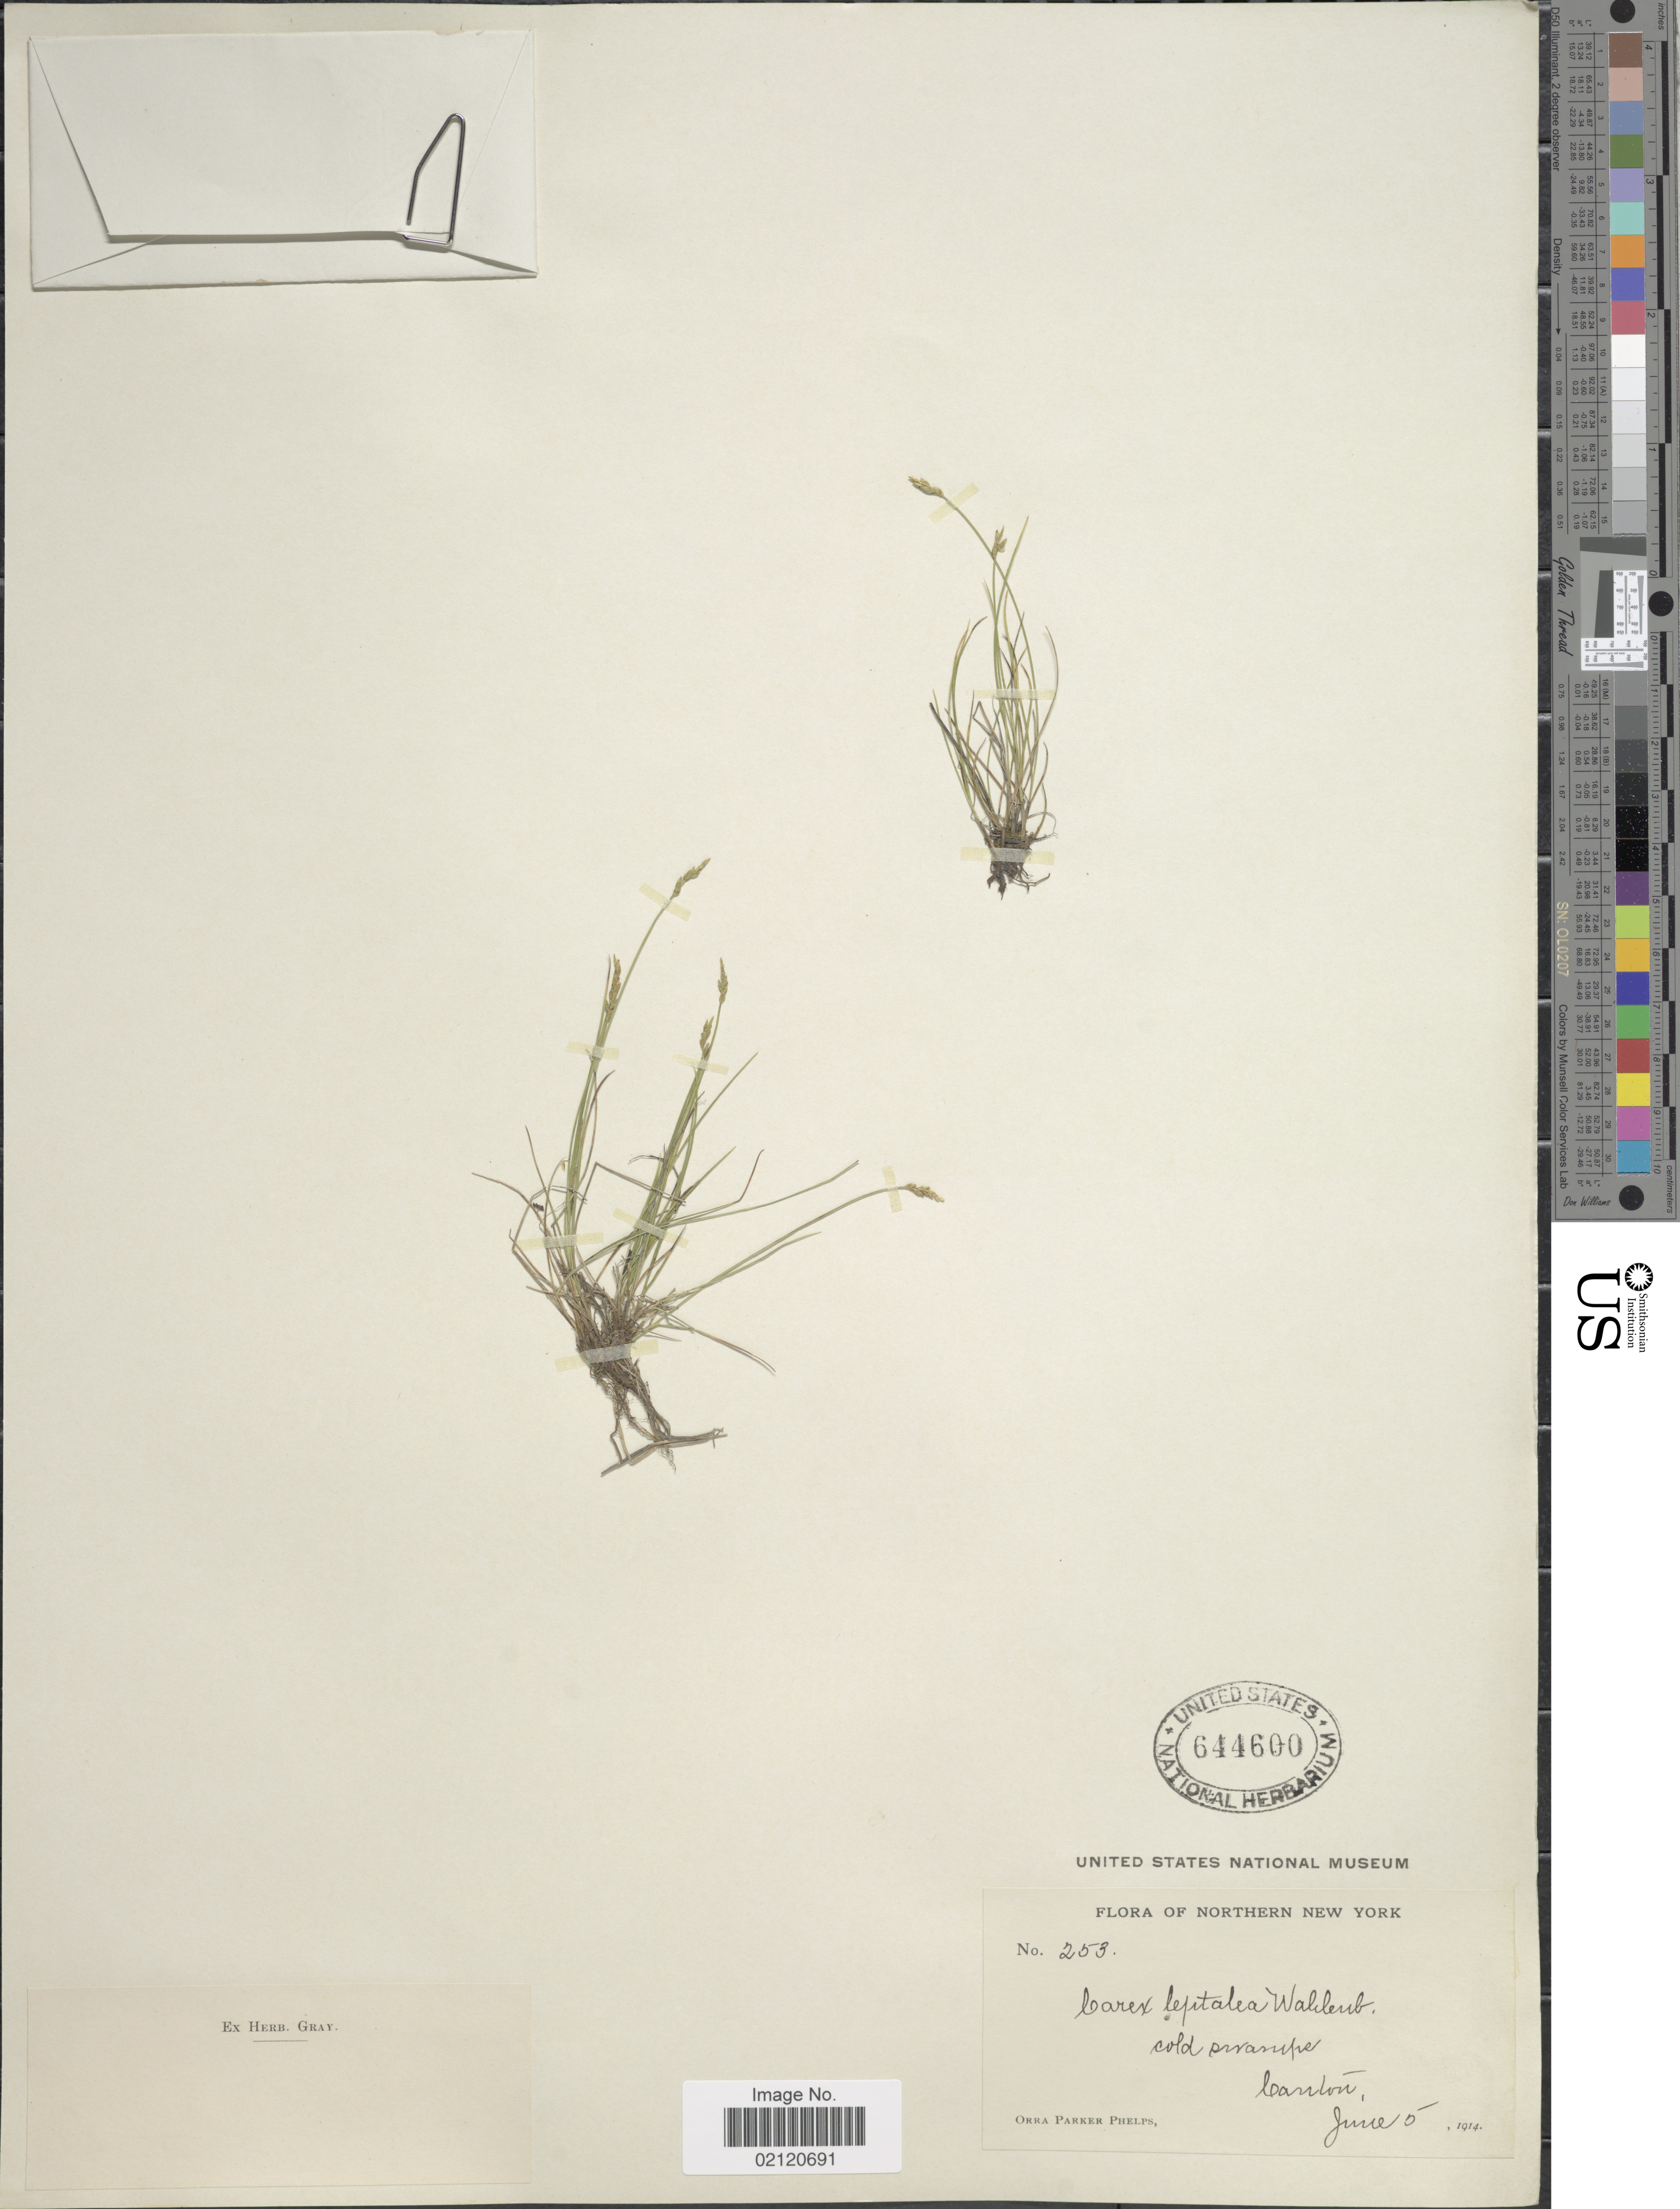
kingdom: Plantae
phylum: Tracheophyta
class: Liliopsida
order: Poales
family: Cyperaceae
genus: Carex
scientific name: Carex leptalea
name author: Wahlenb.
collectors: O. P. Phelps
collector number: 253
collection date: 1914-06-05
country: United States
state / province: New York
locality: Canton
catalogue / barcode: US 644600